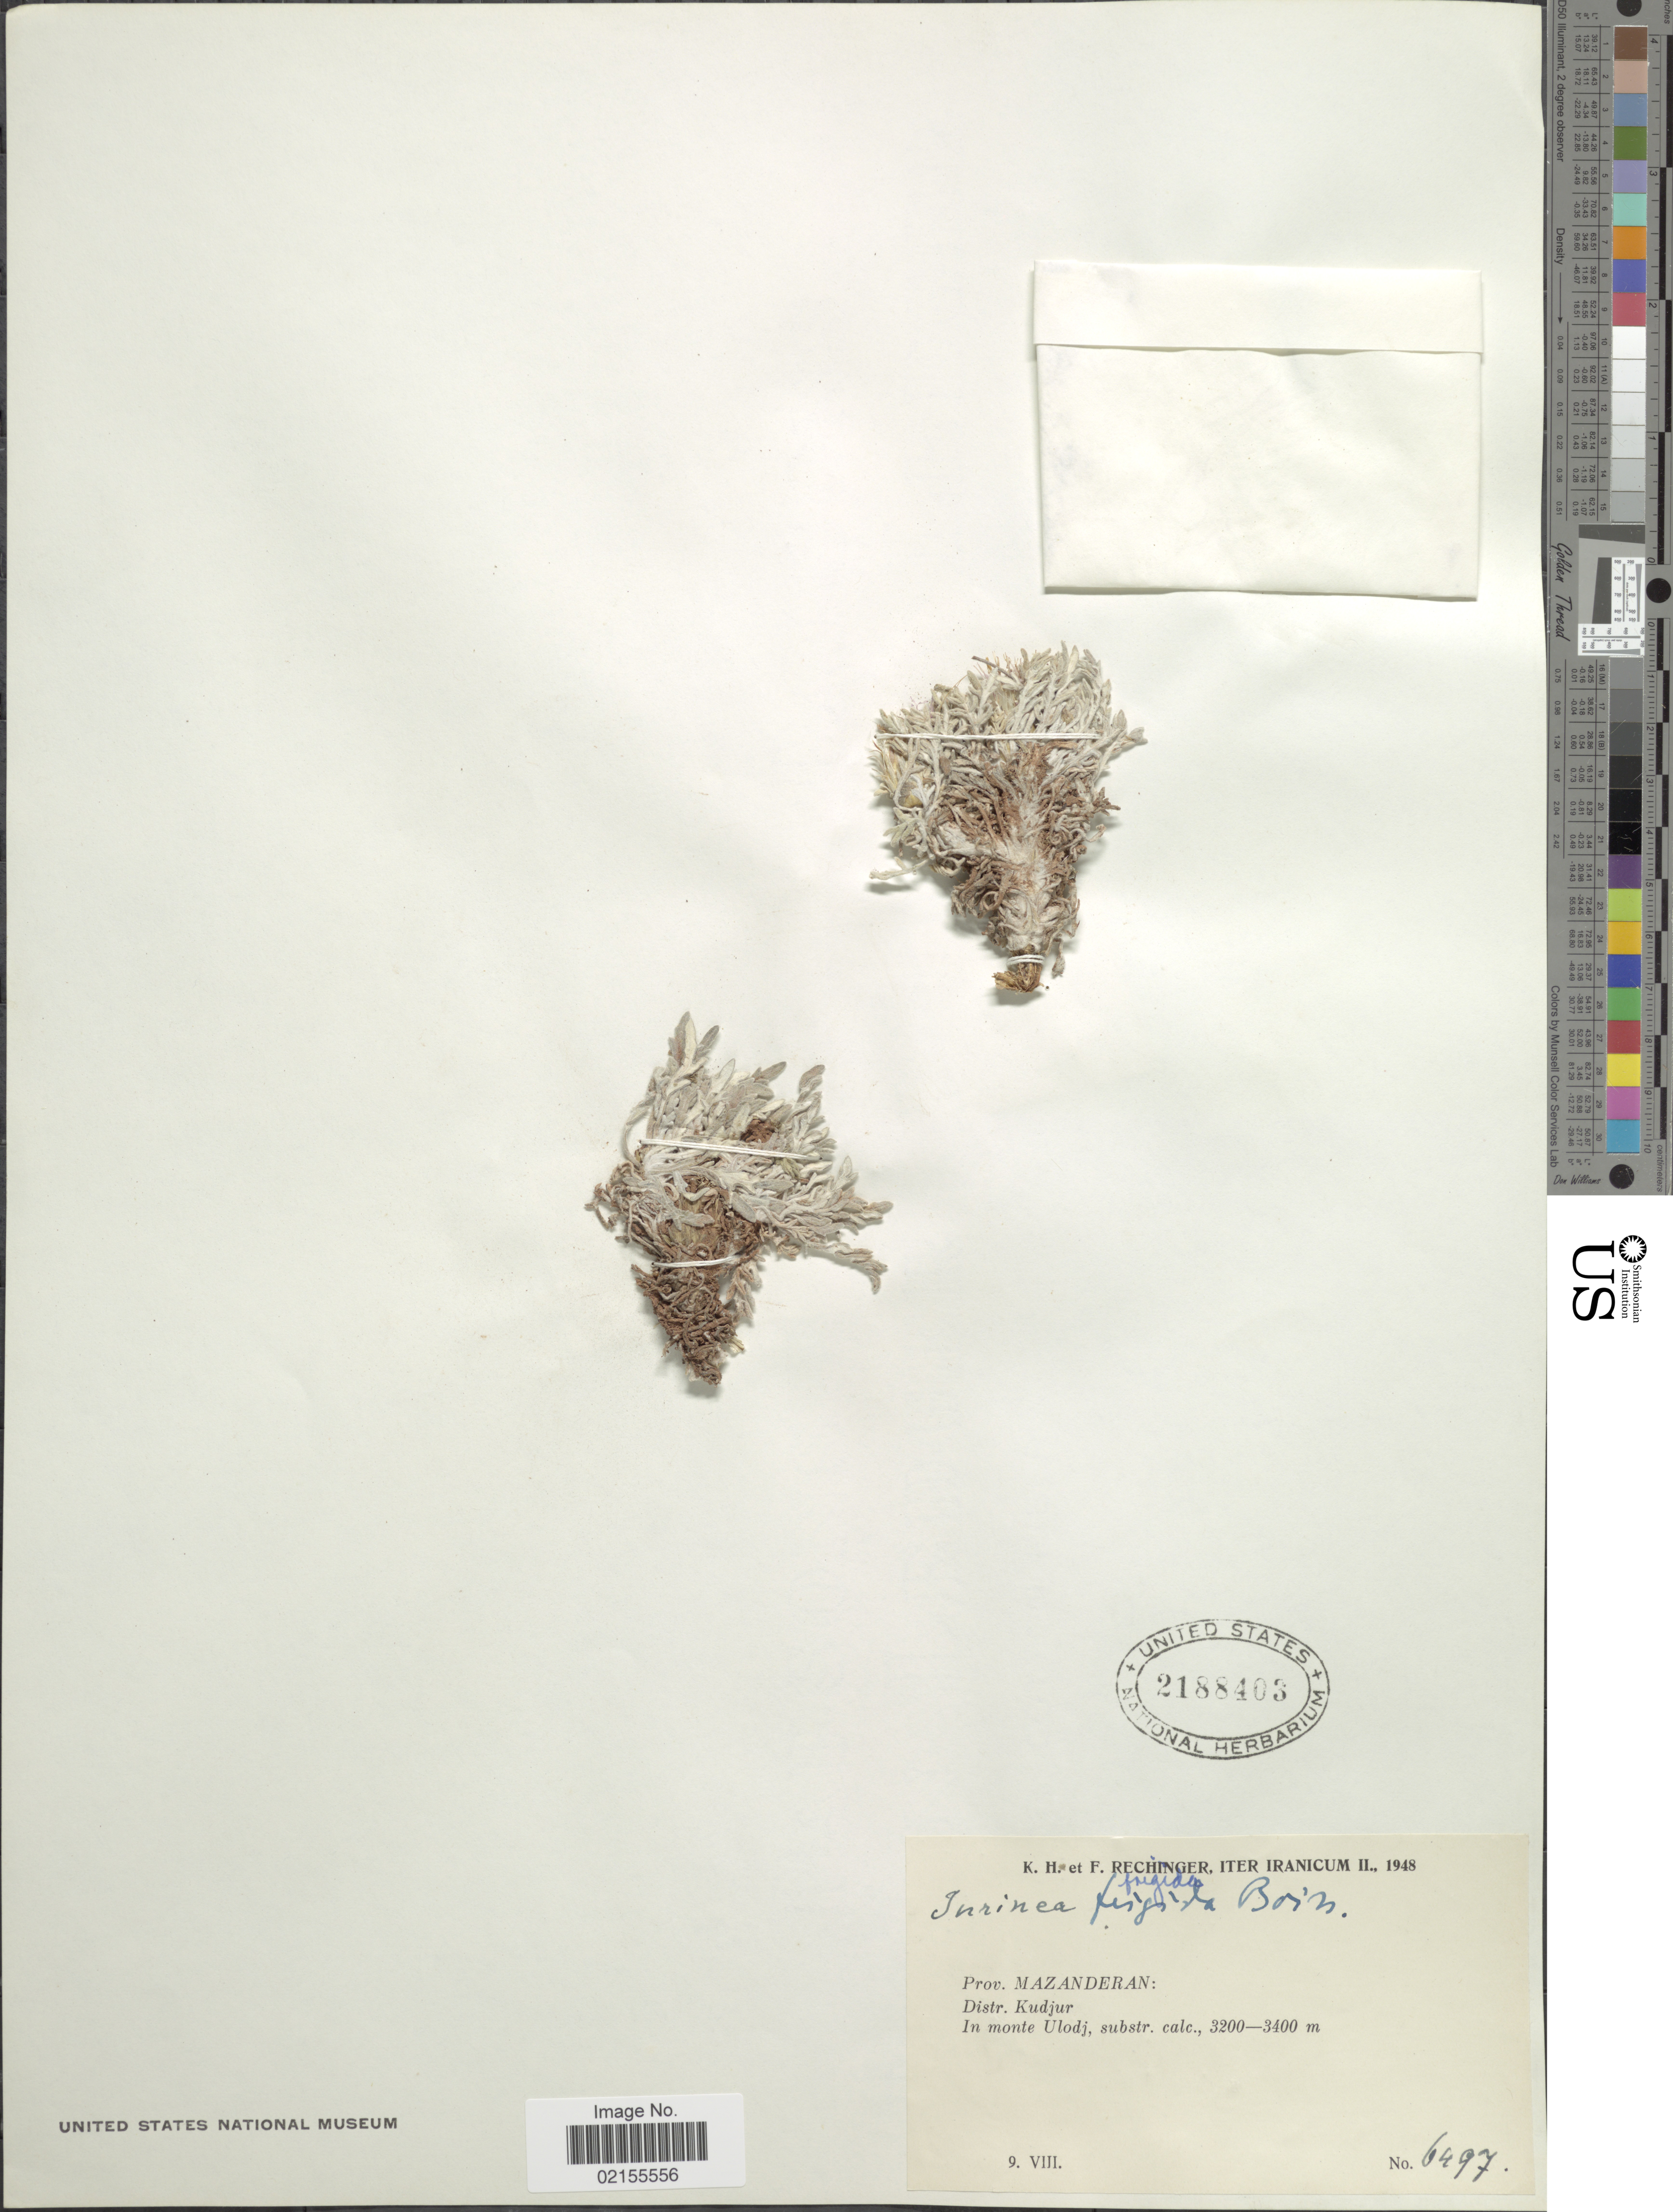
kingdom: Plantae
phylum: Tracheophyta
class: Magnoliopsida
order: Asterales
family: Asteraceae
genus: Jurinea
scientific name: Jurinea frigida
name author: Boiss.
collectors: K. H. Rechinger & F. Rechinger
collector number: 6497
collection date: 1948-08-09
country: Iran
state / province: Mazandaran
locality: Distr. Kudjur In monte Ulodj, substr calc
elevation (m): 3200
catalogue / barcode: US 2188403